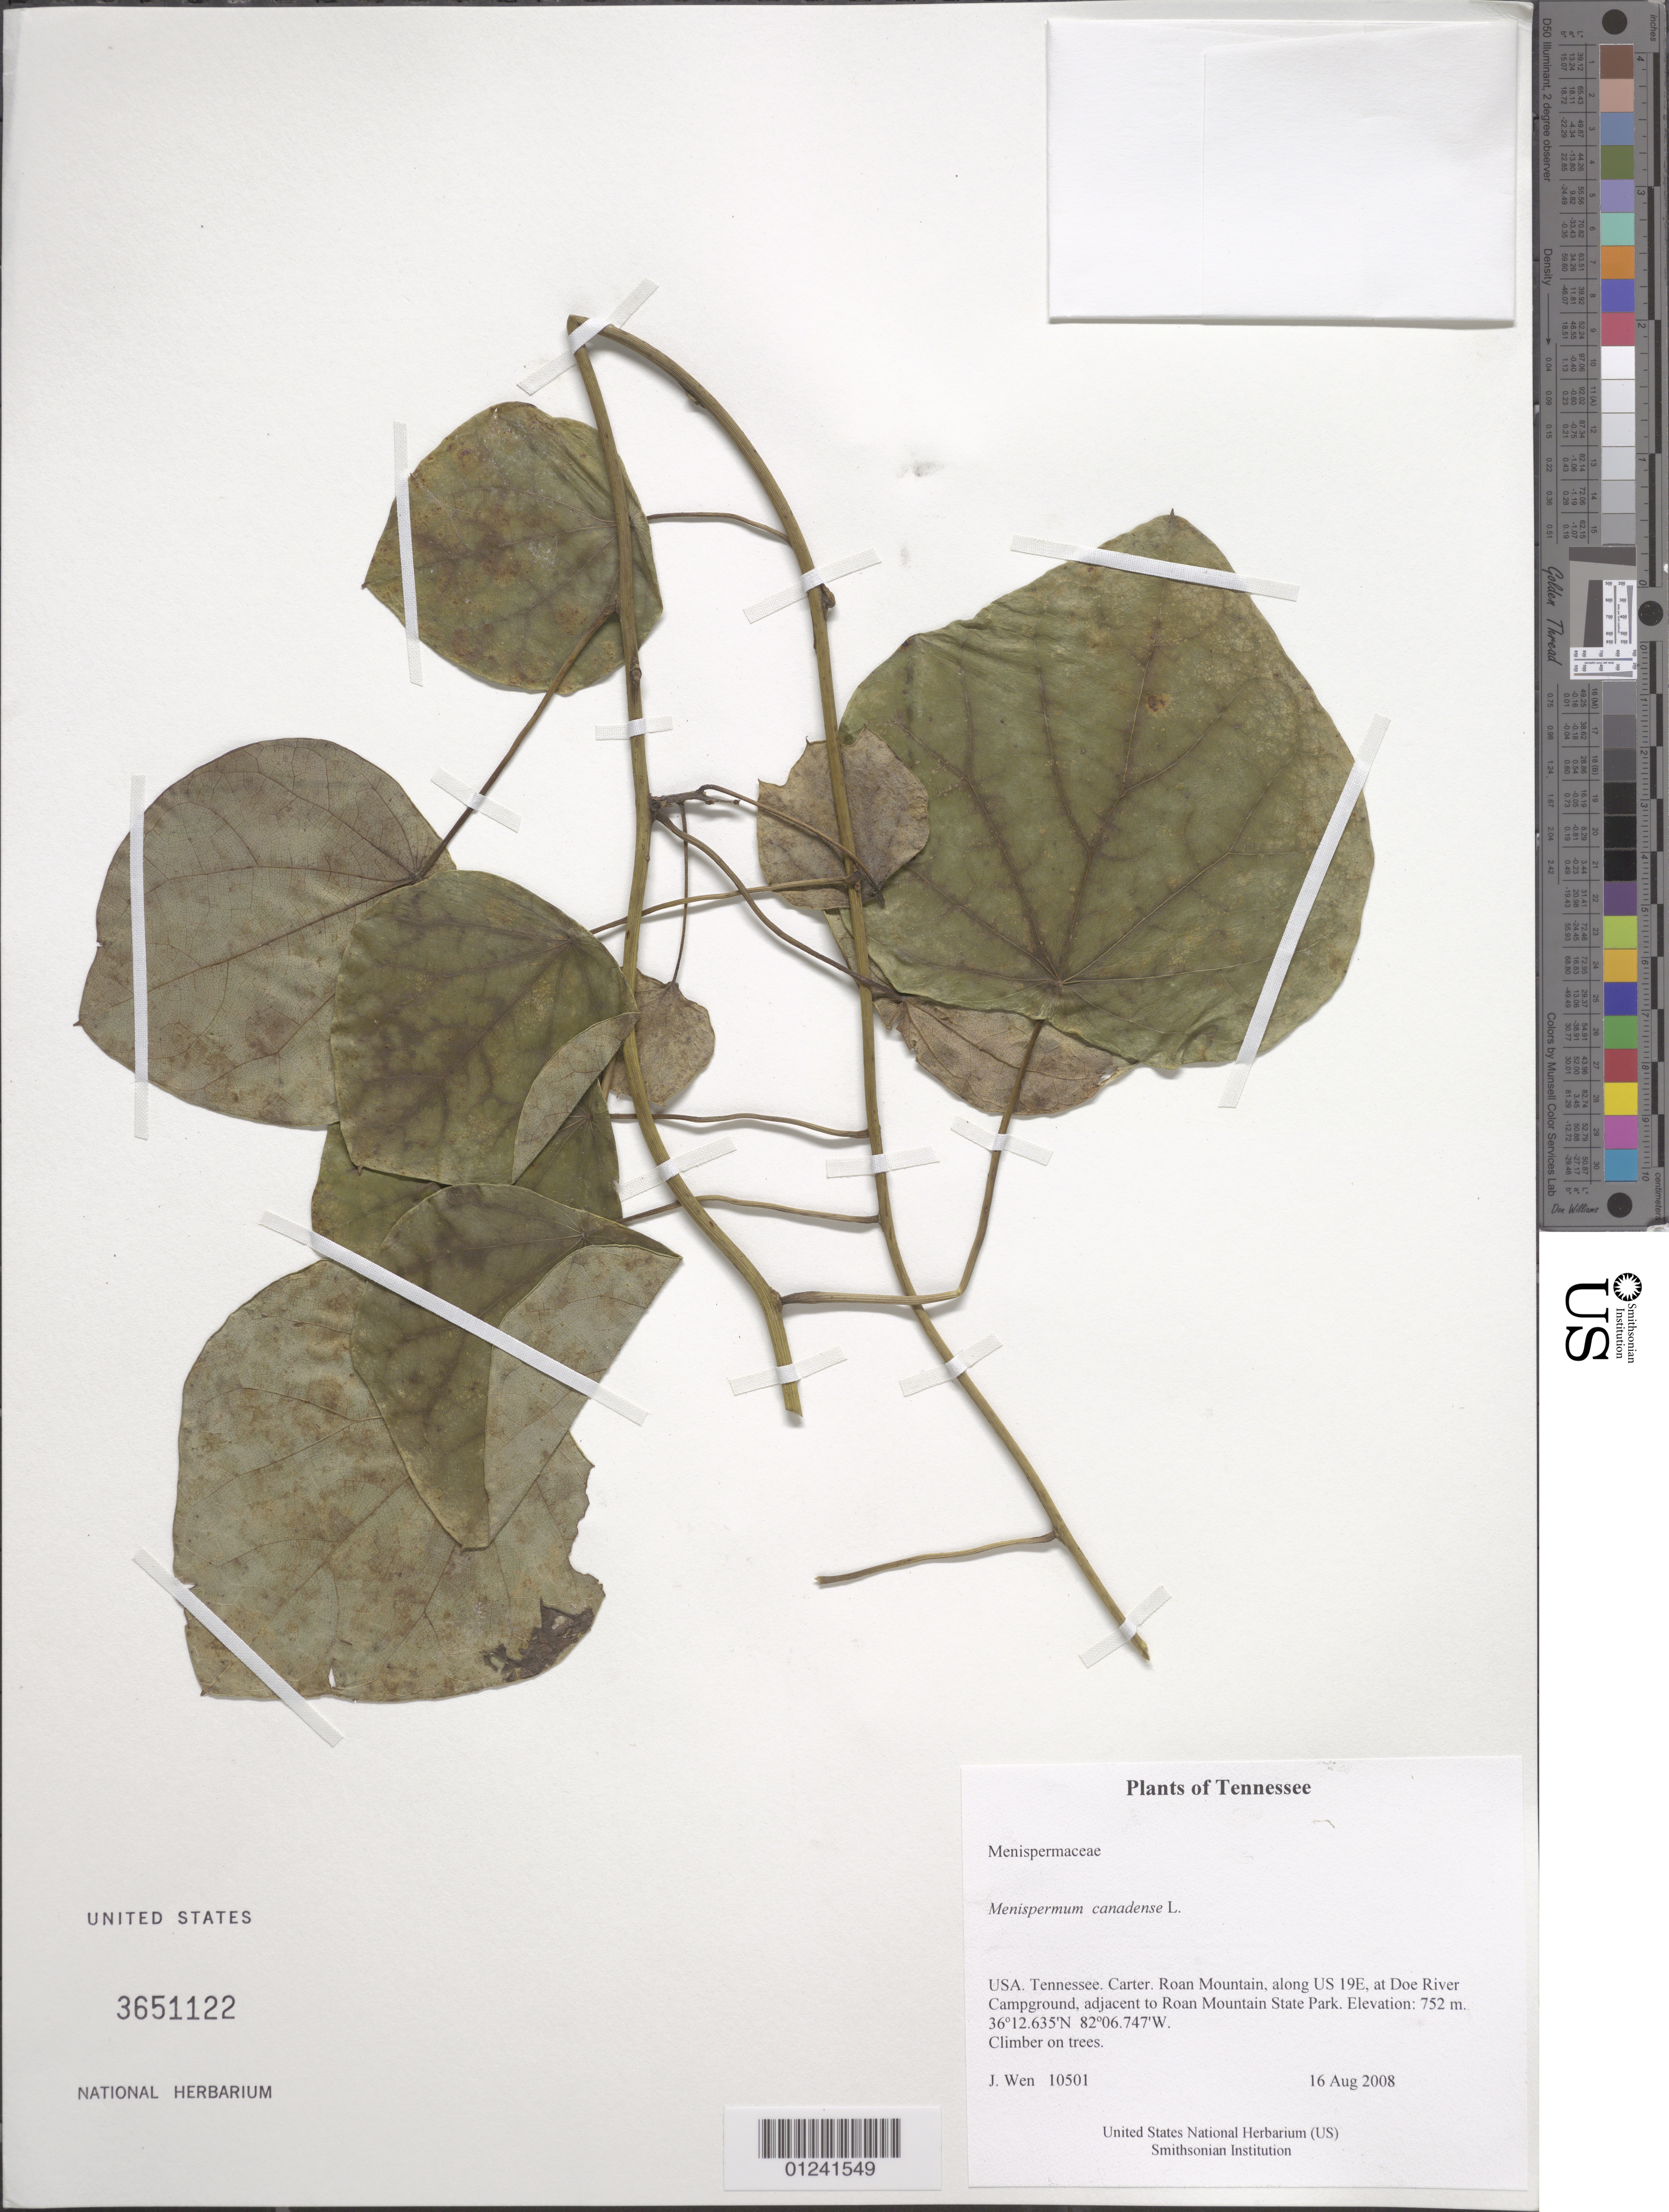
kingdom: Plantae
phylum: Tracheophyta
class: Magnoliopsida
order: Ranunculales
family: Menispermaceae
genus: Menispermum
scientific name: Menispermum canadense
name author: L.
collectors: J. Wen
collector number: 10501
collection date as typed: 16 Aug 2008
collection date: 2008-08-16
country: United States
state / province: Tennessee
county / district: Carter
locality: Roan Mountain, along US 19E, at Doe River Campground, adjacent to Roan Mountain State Park.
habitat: On trees.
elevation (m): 752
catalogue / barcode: US 3651122